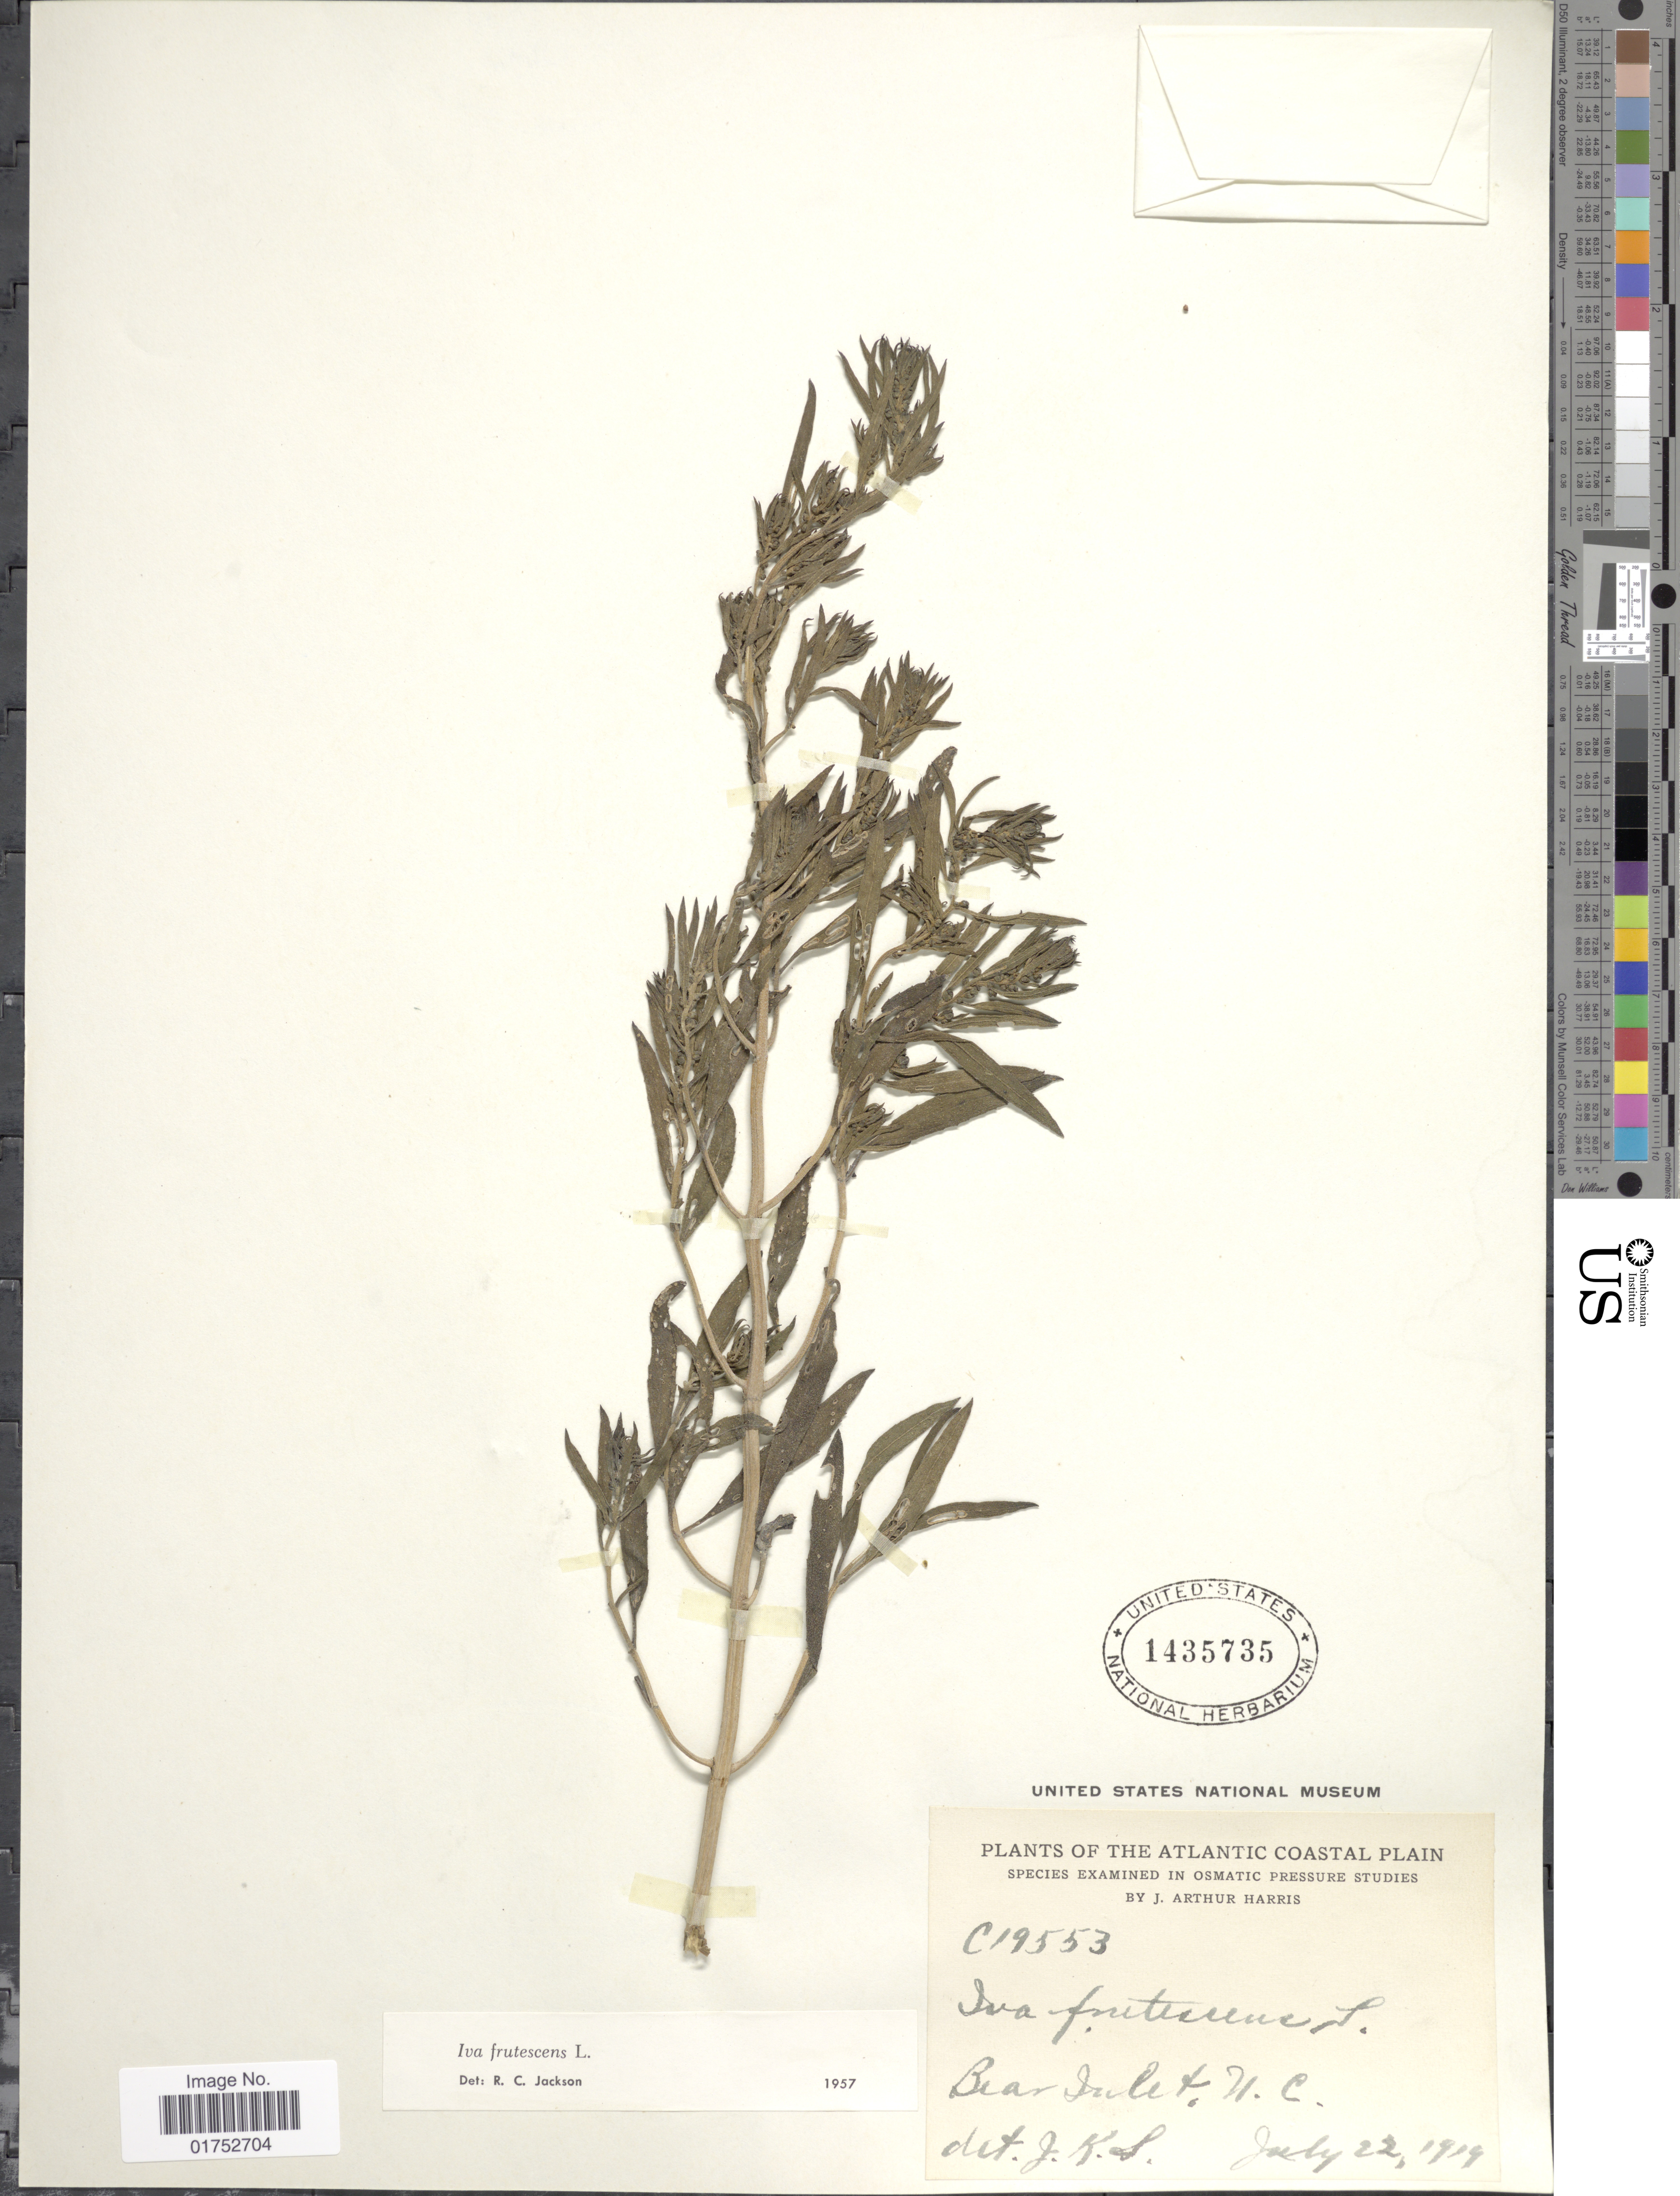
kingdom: Plantae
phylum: Tracheophyta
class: Magnoliopsida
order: Asterales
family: Asteraceae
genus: Iva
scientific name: Iva frutescens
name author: L.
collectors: J. A. Harris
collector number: C19553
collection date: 1919-07-22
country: United States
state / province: North Carolina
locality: Atlantic Coastal Plain, Bear Inlet, N. C.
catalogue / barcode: US 1435735